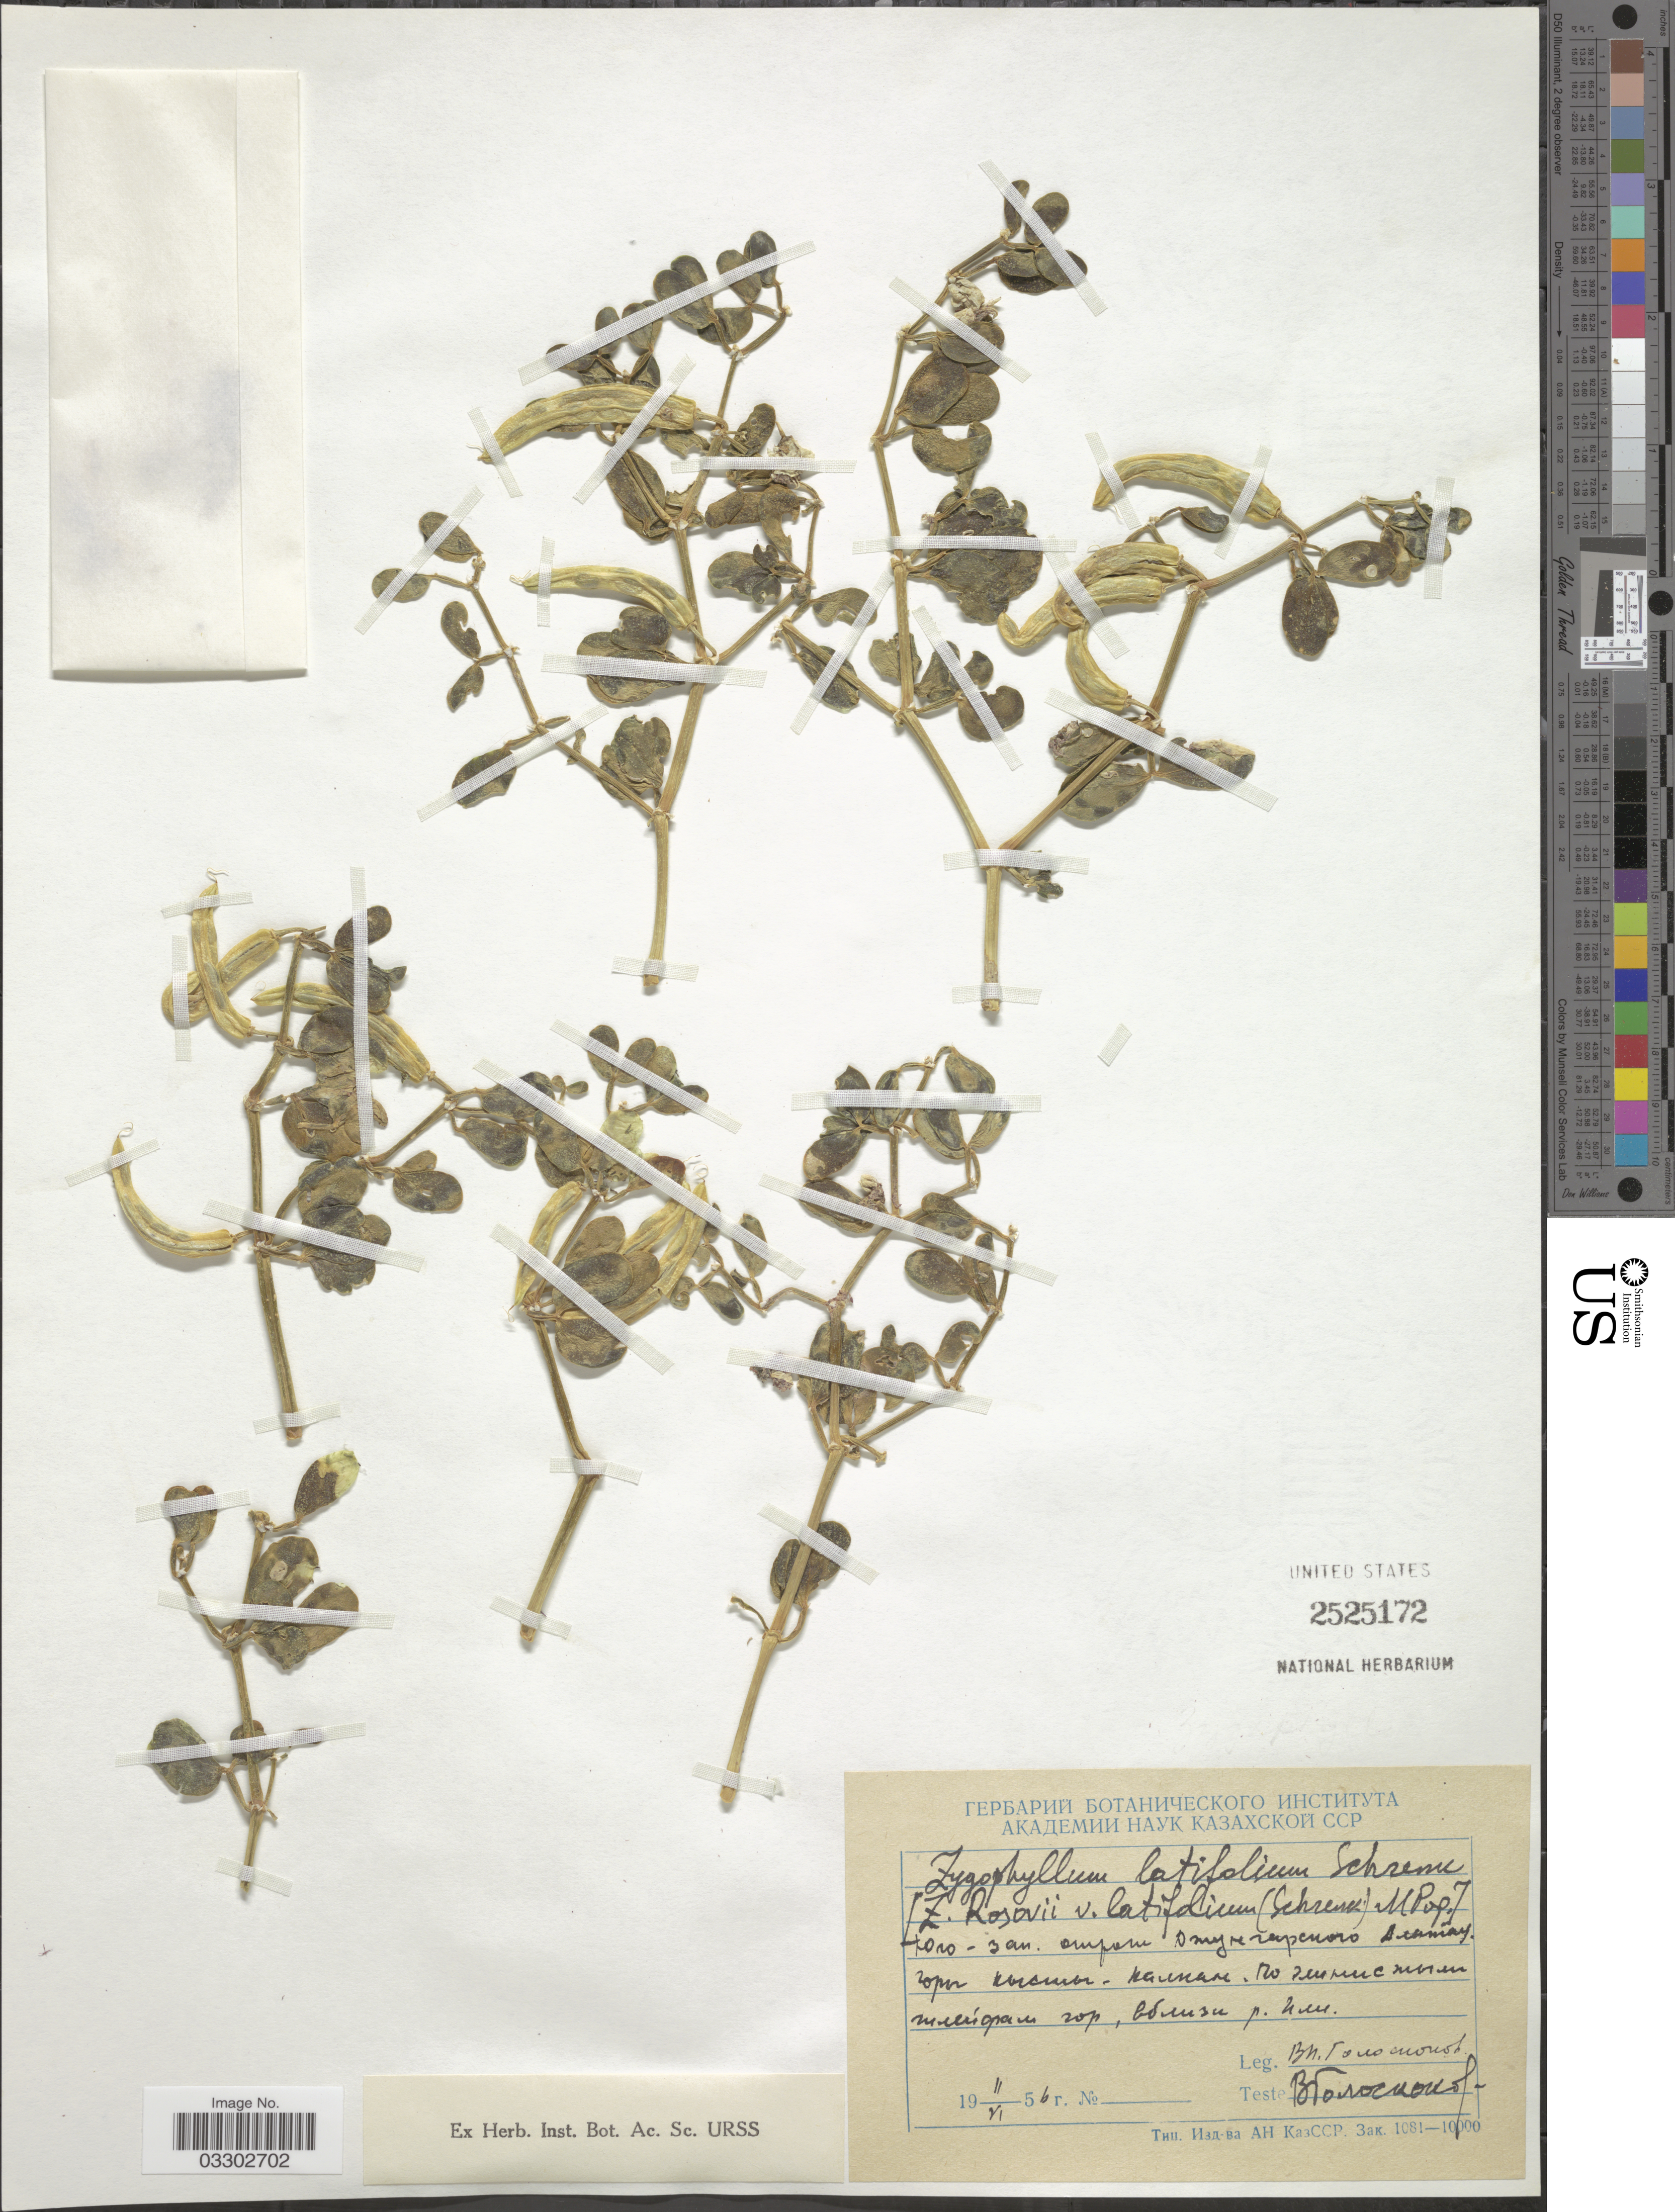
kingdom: Plantae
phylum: Tracheophyta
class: Magnoliopsida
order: Zygophyllales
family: Zygophyllaceae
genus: Zygophyllum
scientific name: Zygophyllum latifolium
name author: Schrenk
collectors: V. P. Goloskokov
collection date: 1956-06-11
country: Kazakhstan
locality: SW of Dzungarian Alatau near River Ili.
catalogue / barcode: US 2525172